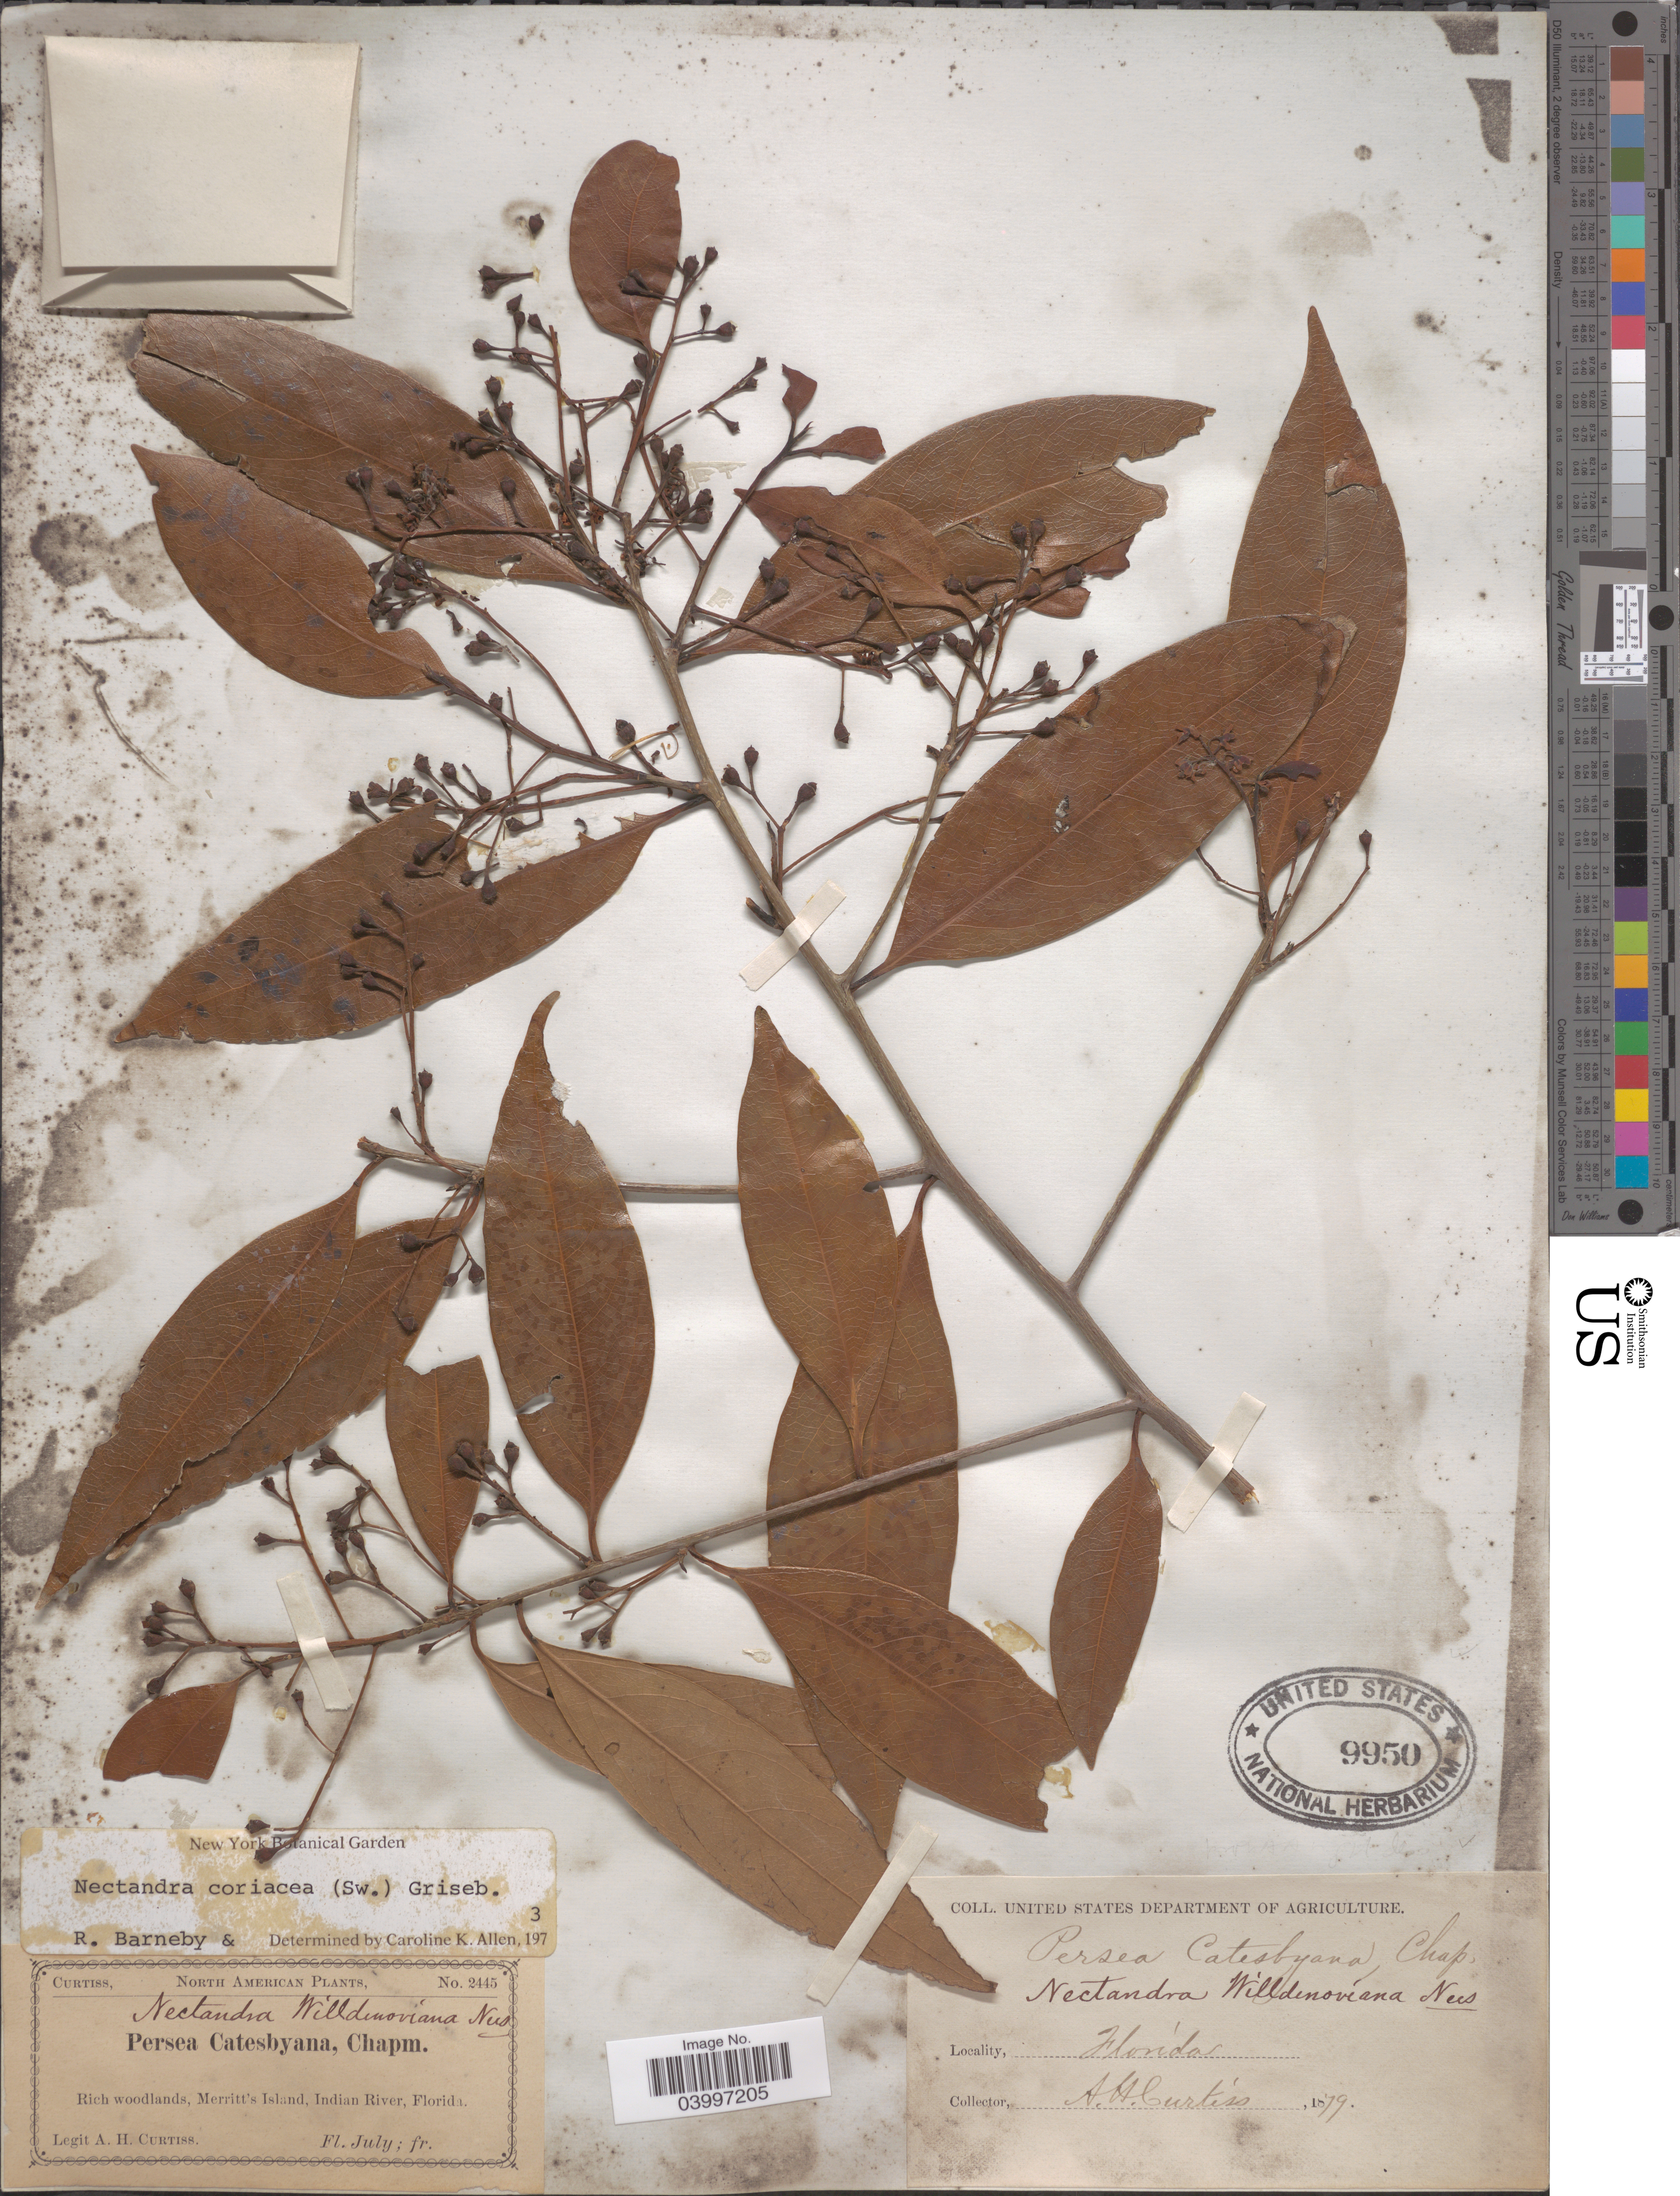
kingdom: Plantae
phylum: Tracheophyta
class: Magnoliopsida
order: Laurales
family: Lauraceae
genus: Nectandra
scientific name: Nectandra coriacea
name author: (Sw.) Griseb.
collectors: A. H. Curtiss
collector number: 2445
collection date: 1879-07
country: United States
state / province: Florida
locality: Merritt's Island, Indian River.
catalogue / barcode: US 9950